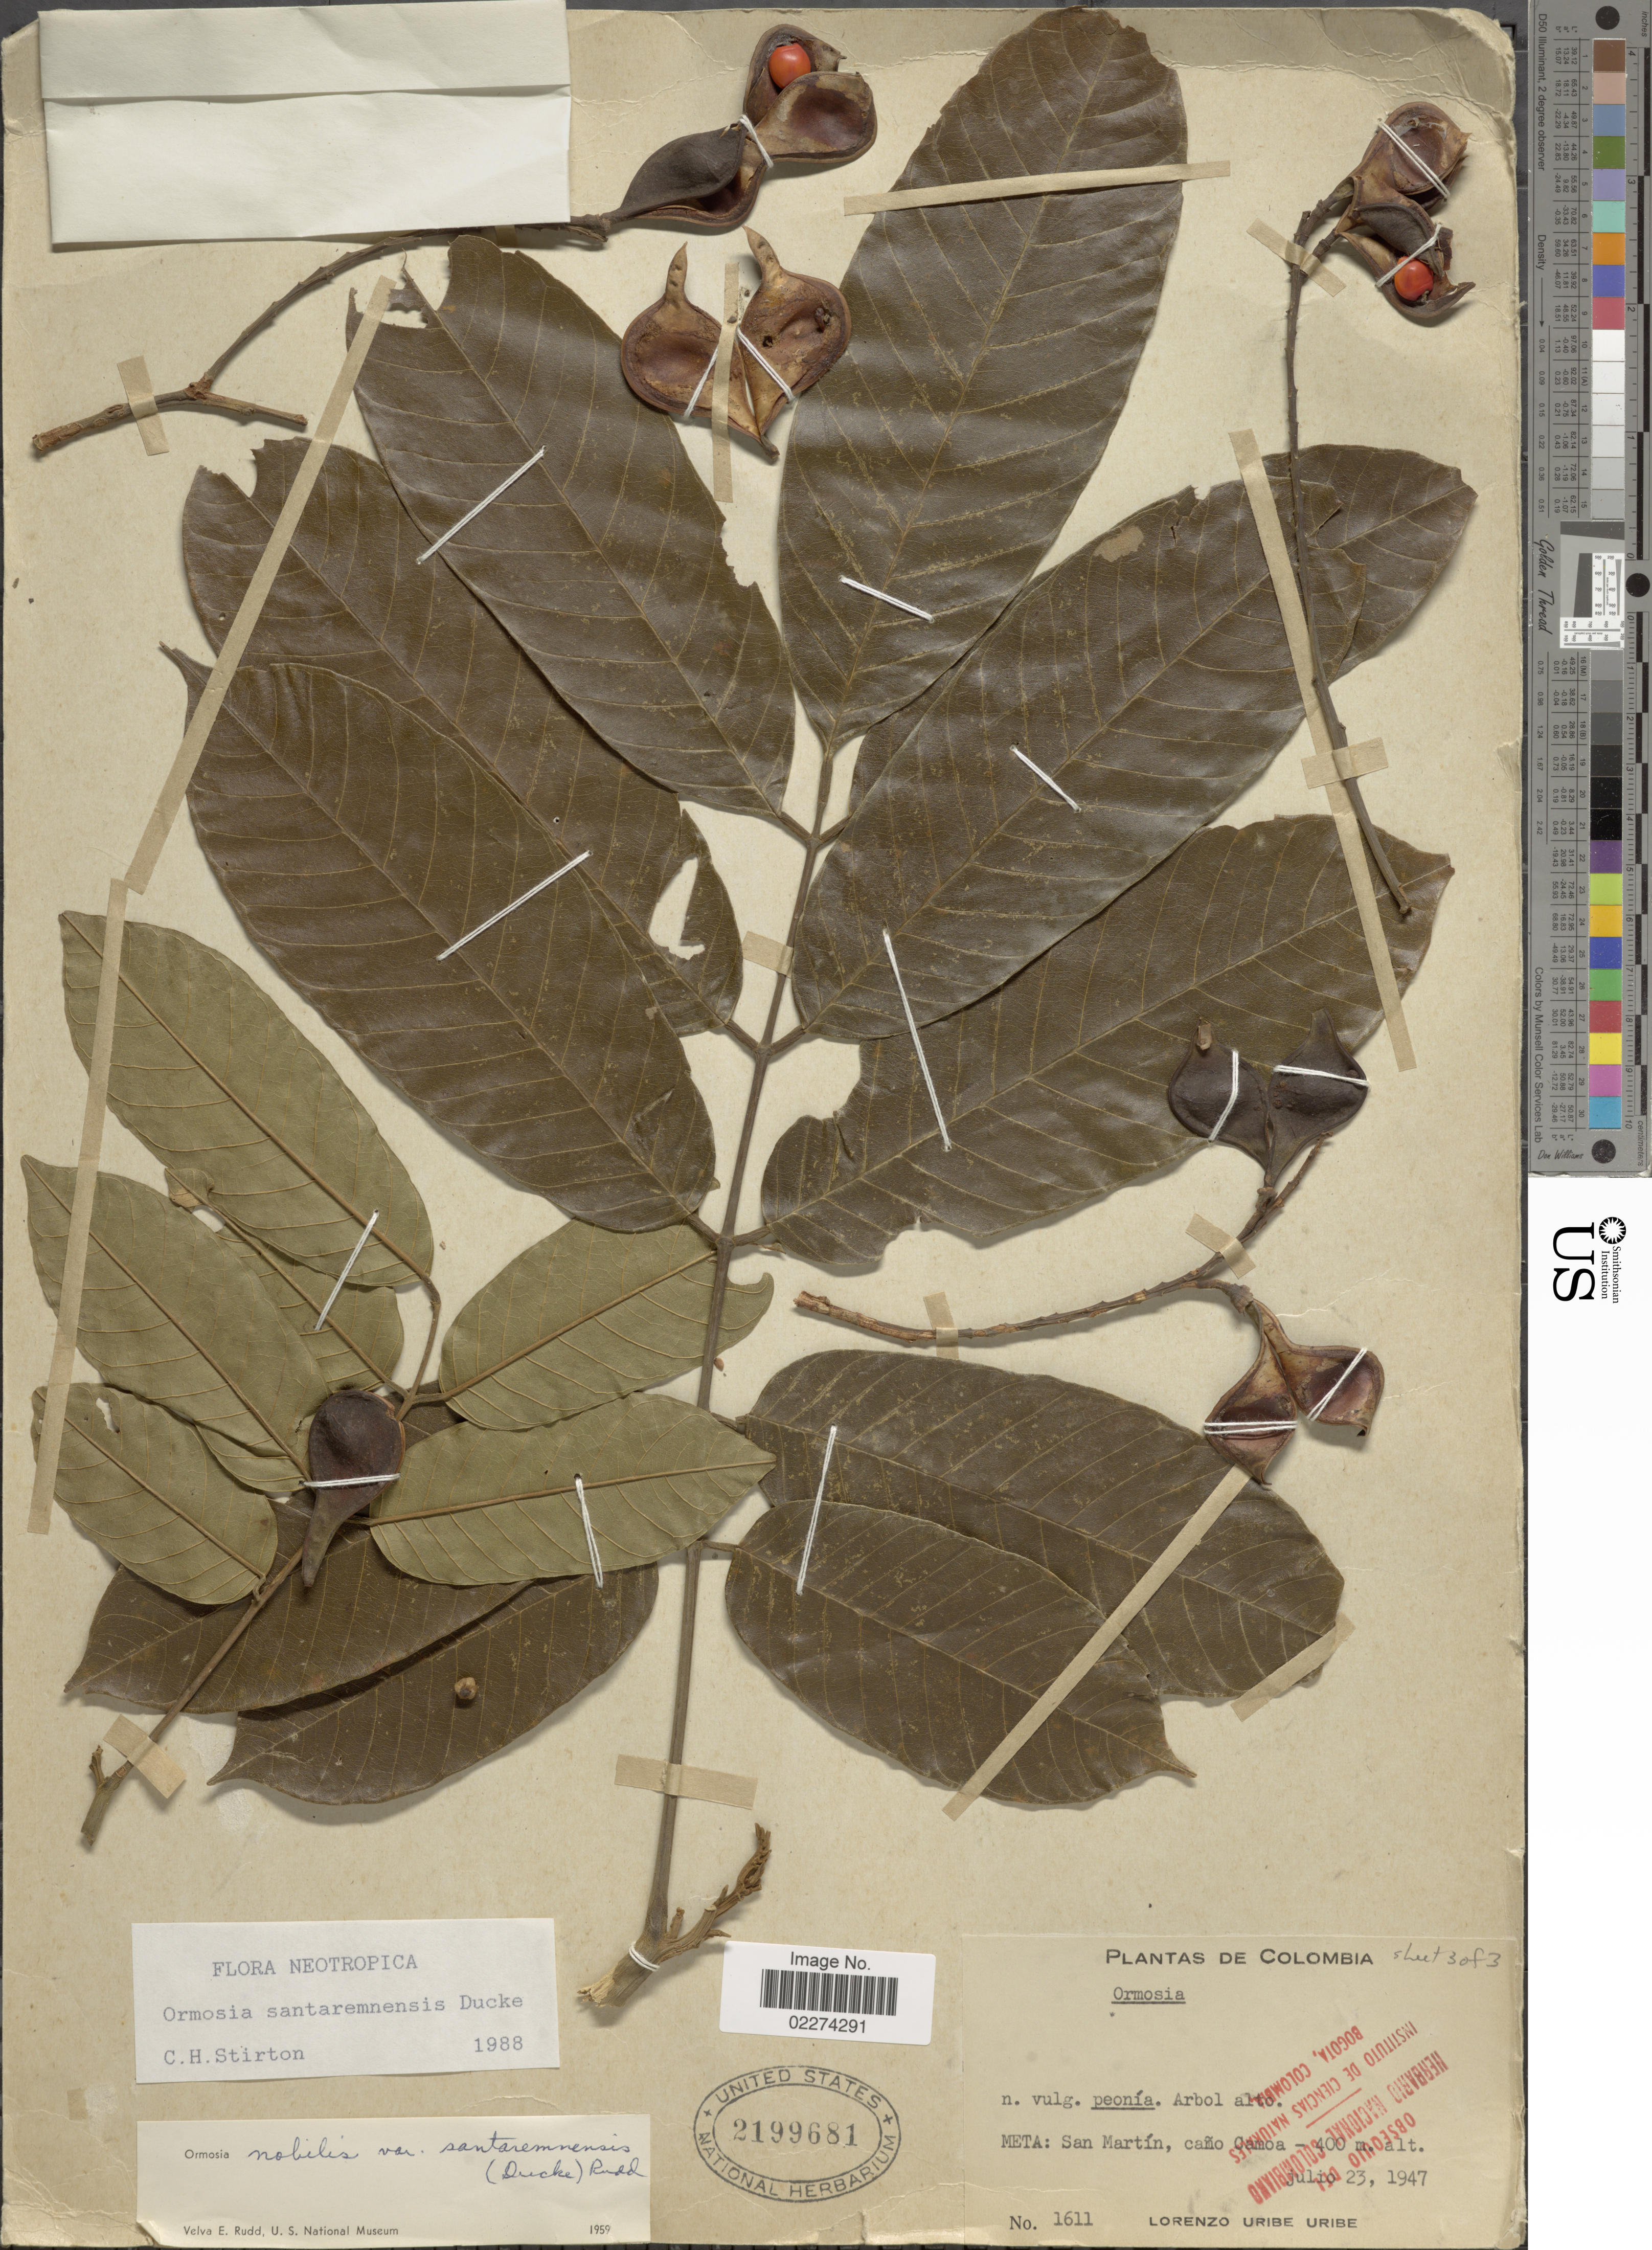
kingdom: Plantae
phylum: Tracheophyta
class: Magnoliopsida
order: Fabales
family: Fabaceae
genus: Ormosia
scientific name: Ormosia santaremnensis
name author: Ducke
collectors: L. Uribe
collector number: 1611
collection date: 1947-07-23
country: Colombia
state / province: Meta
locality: Meta: San Martin, cano Camoa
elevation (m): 400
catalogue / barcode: US 2199681